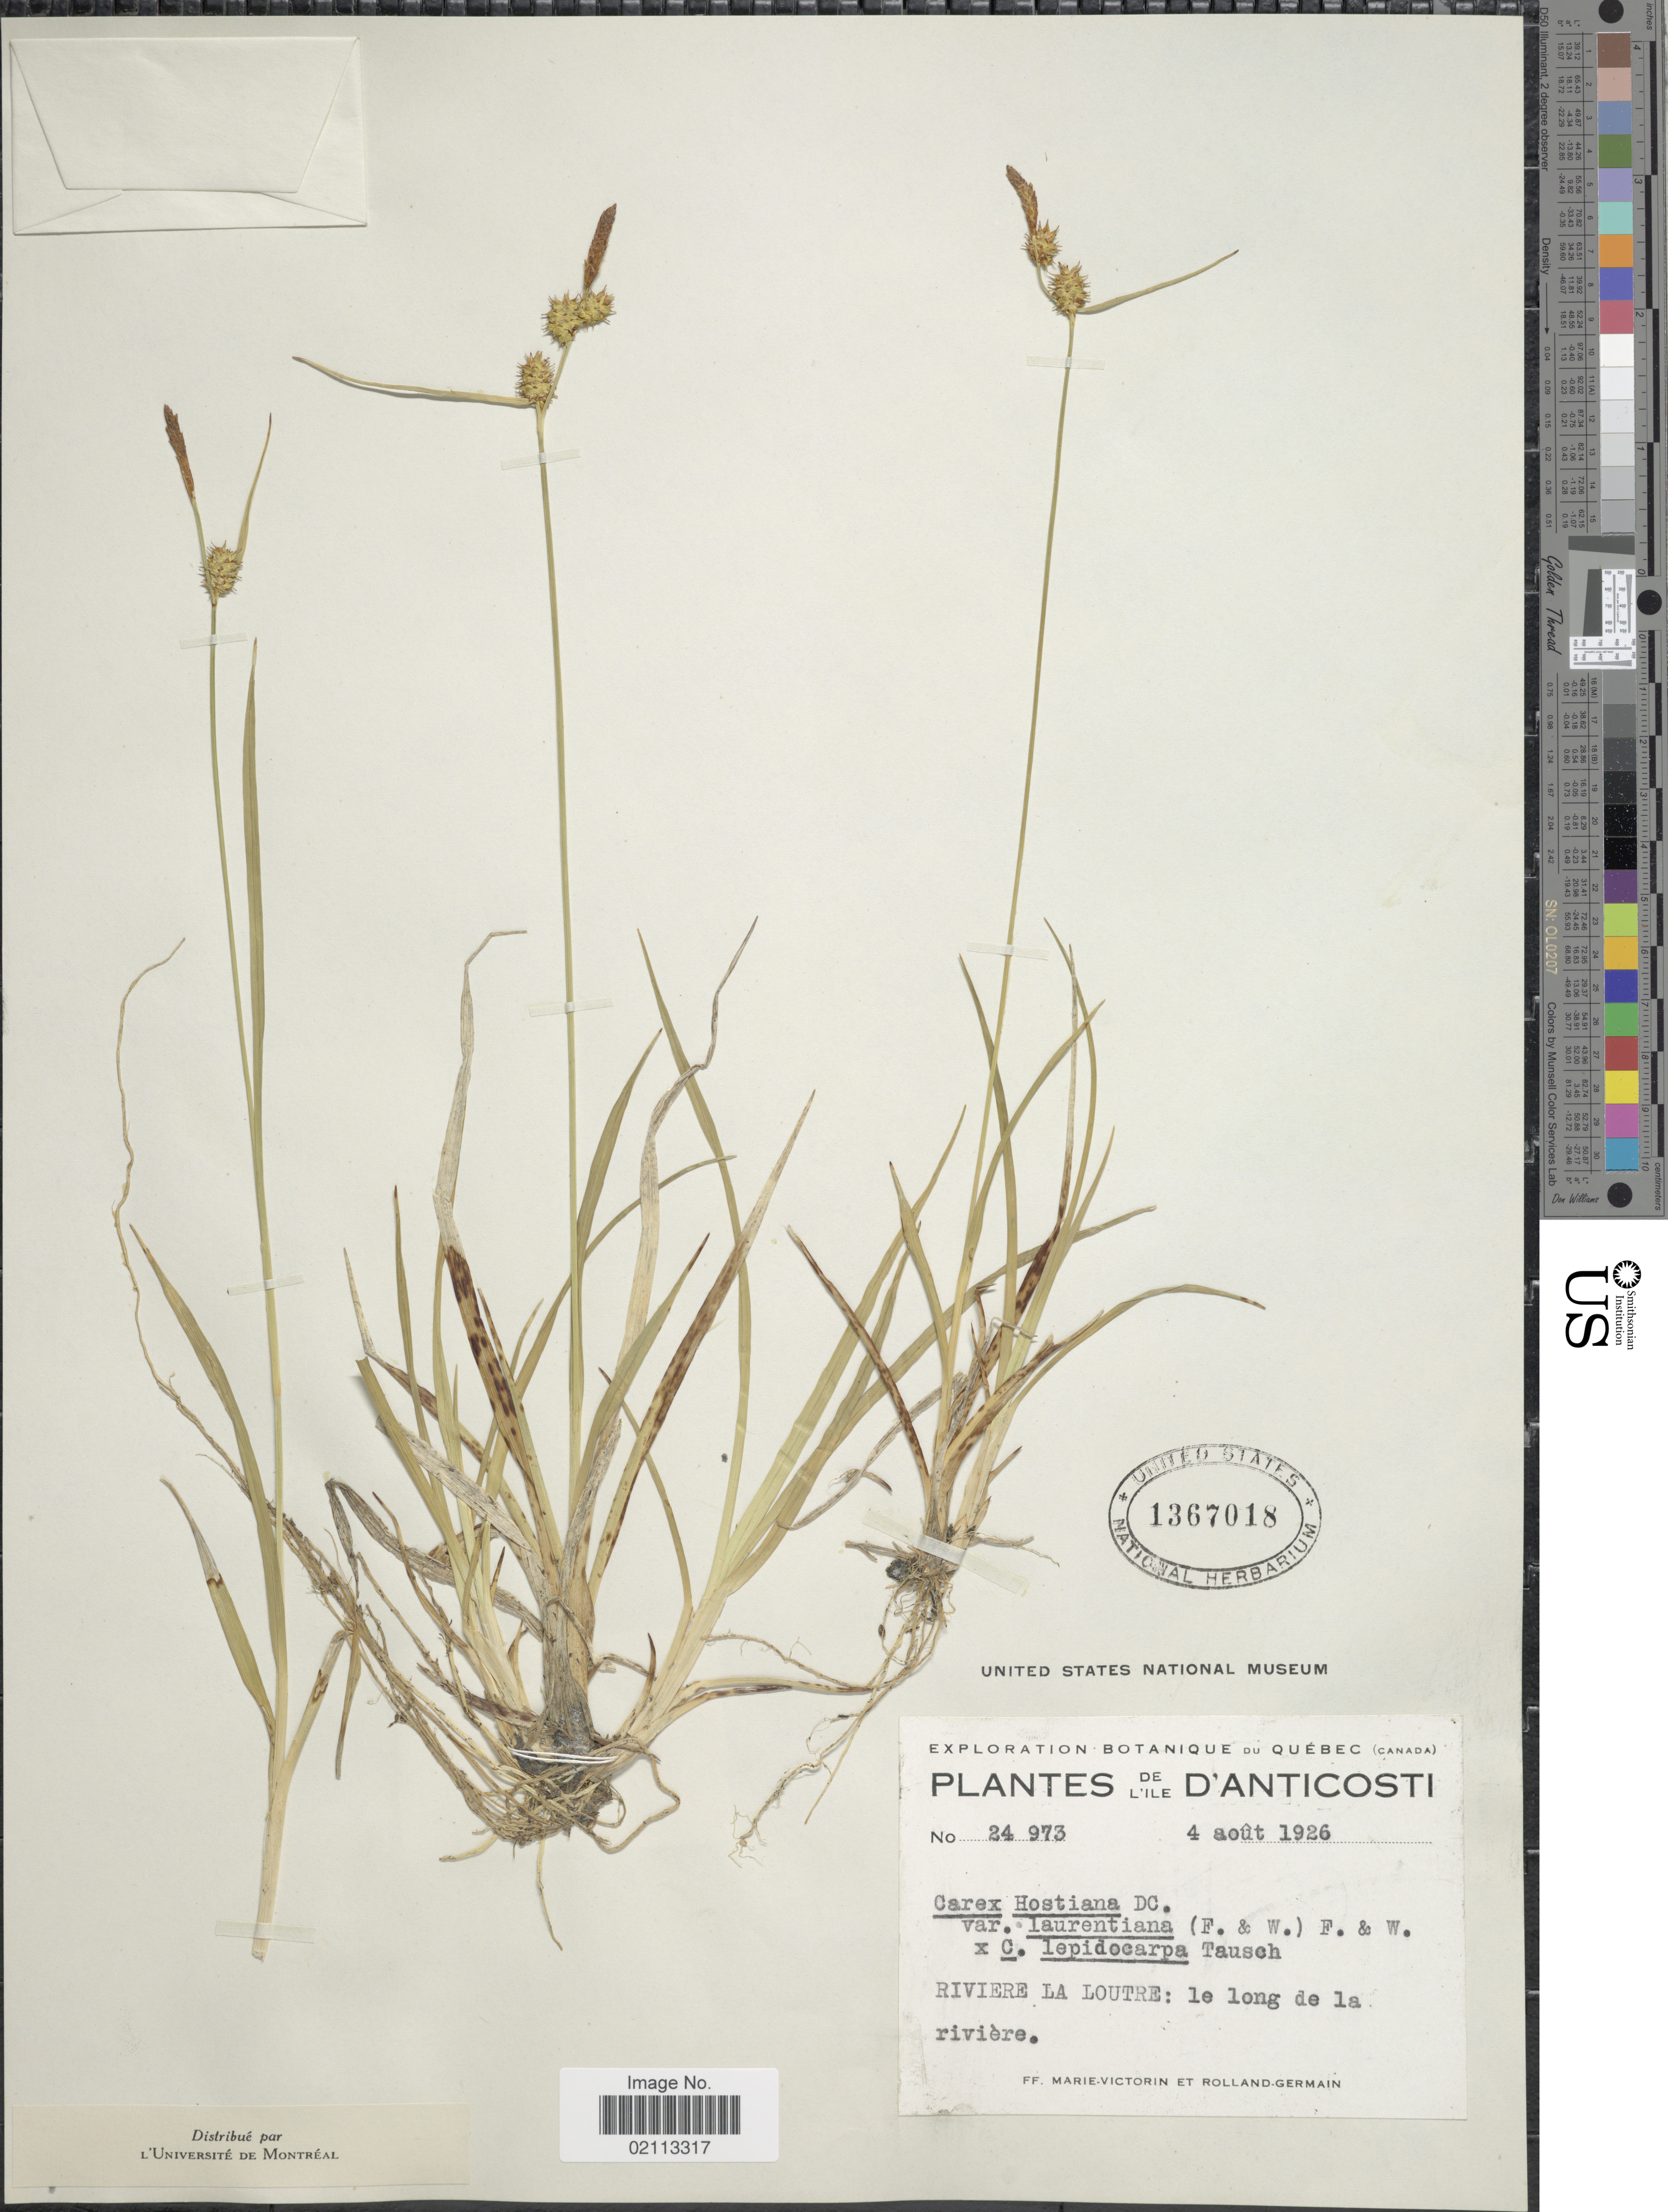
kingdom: Plantae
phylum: Tracheophyta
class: Liliopsida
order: Poales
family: Cyperaceae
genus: Carex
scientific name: Carex hostiana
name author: DC.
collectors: F. Marie-Victorin & Rolland-Germain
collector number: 24973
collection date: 1926-08-04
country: Canada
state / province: Quebec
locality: De L'Ile D'Anticosti, Riviere La Loutre: le long de la rivière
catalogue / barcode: US 1367018